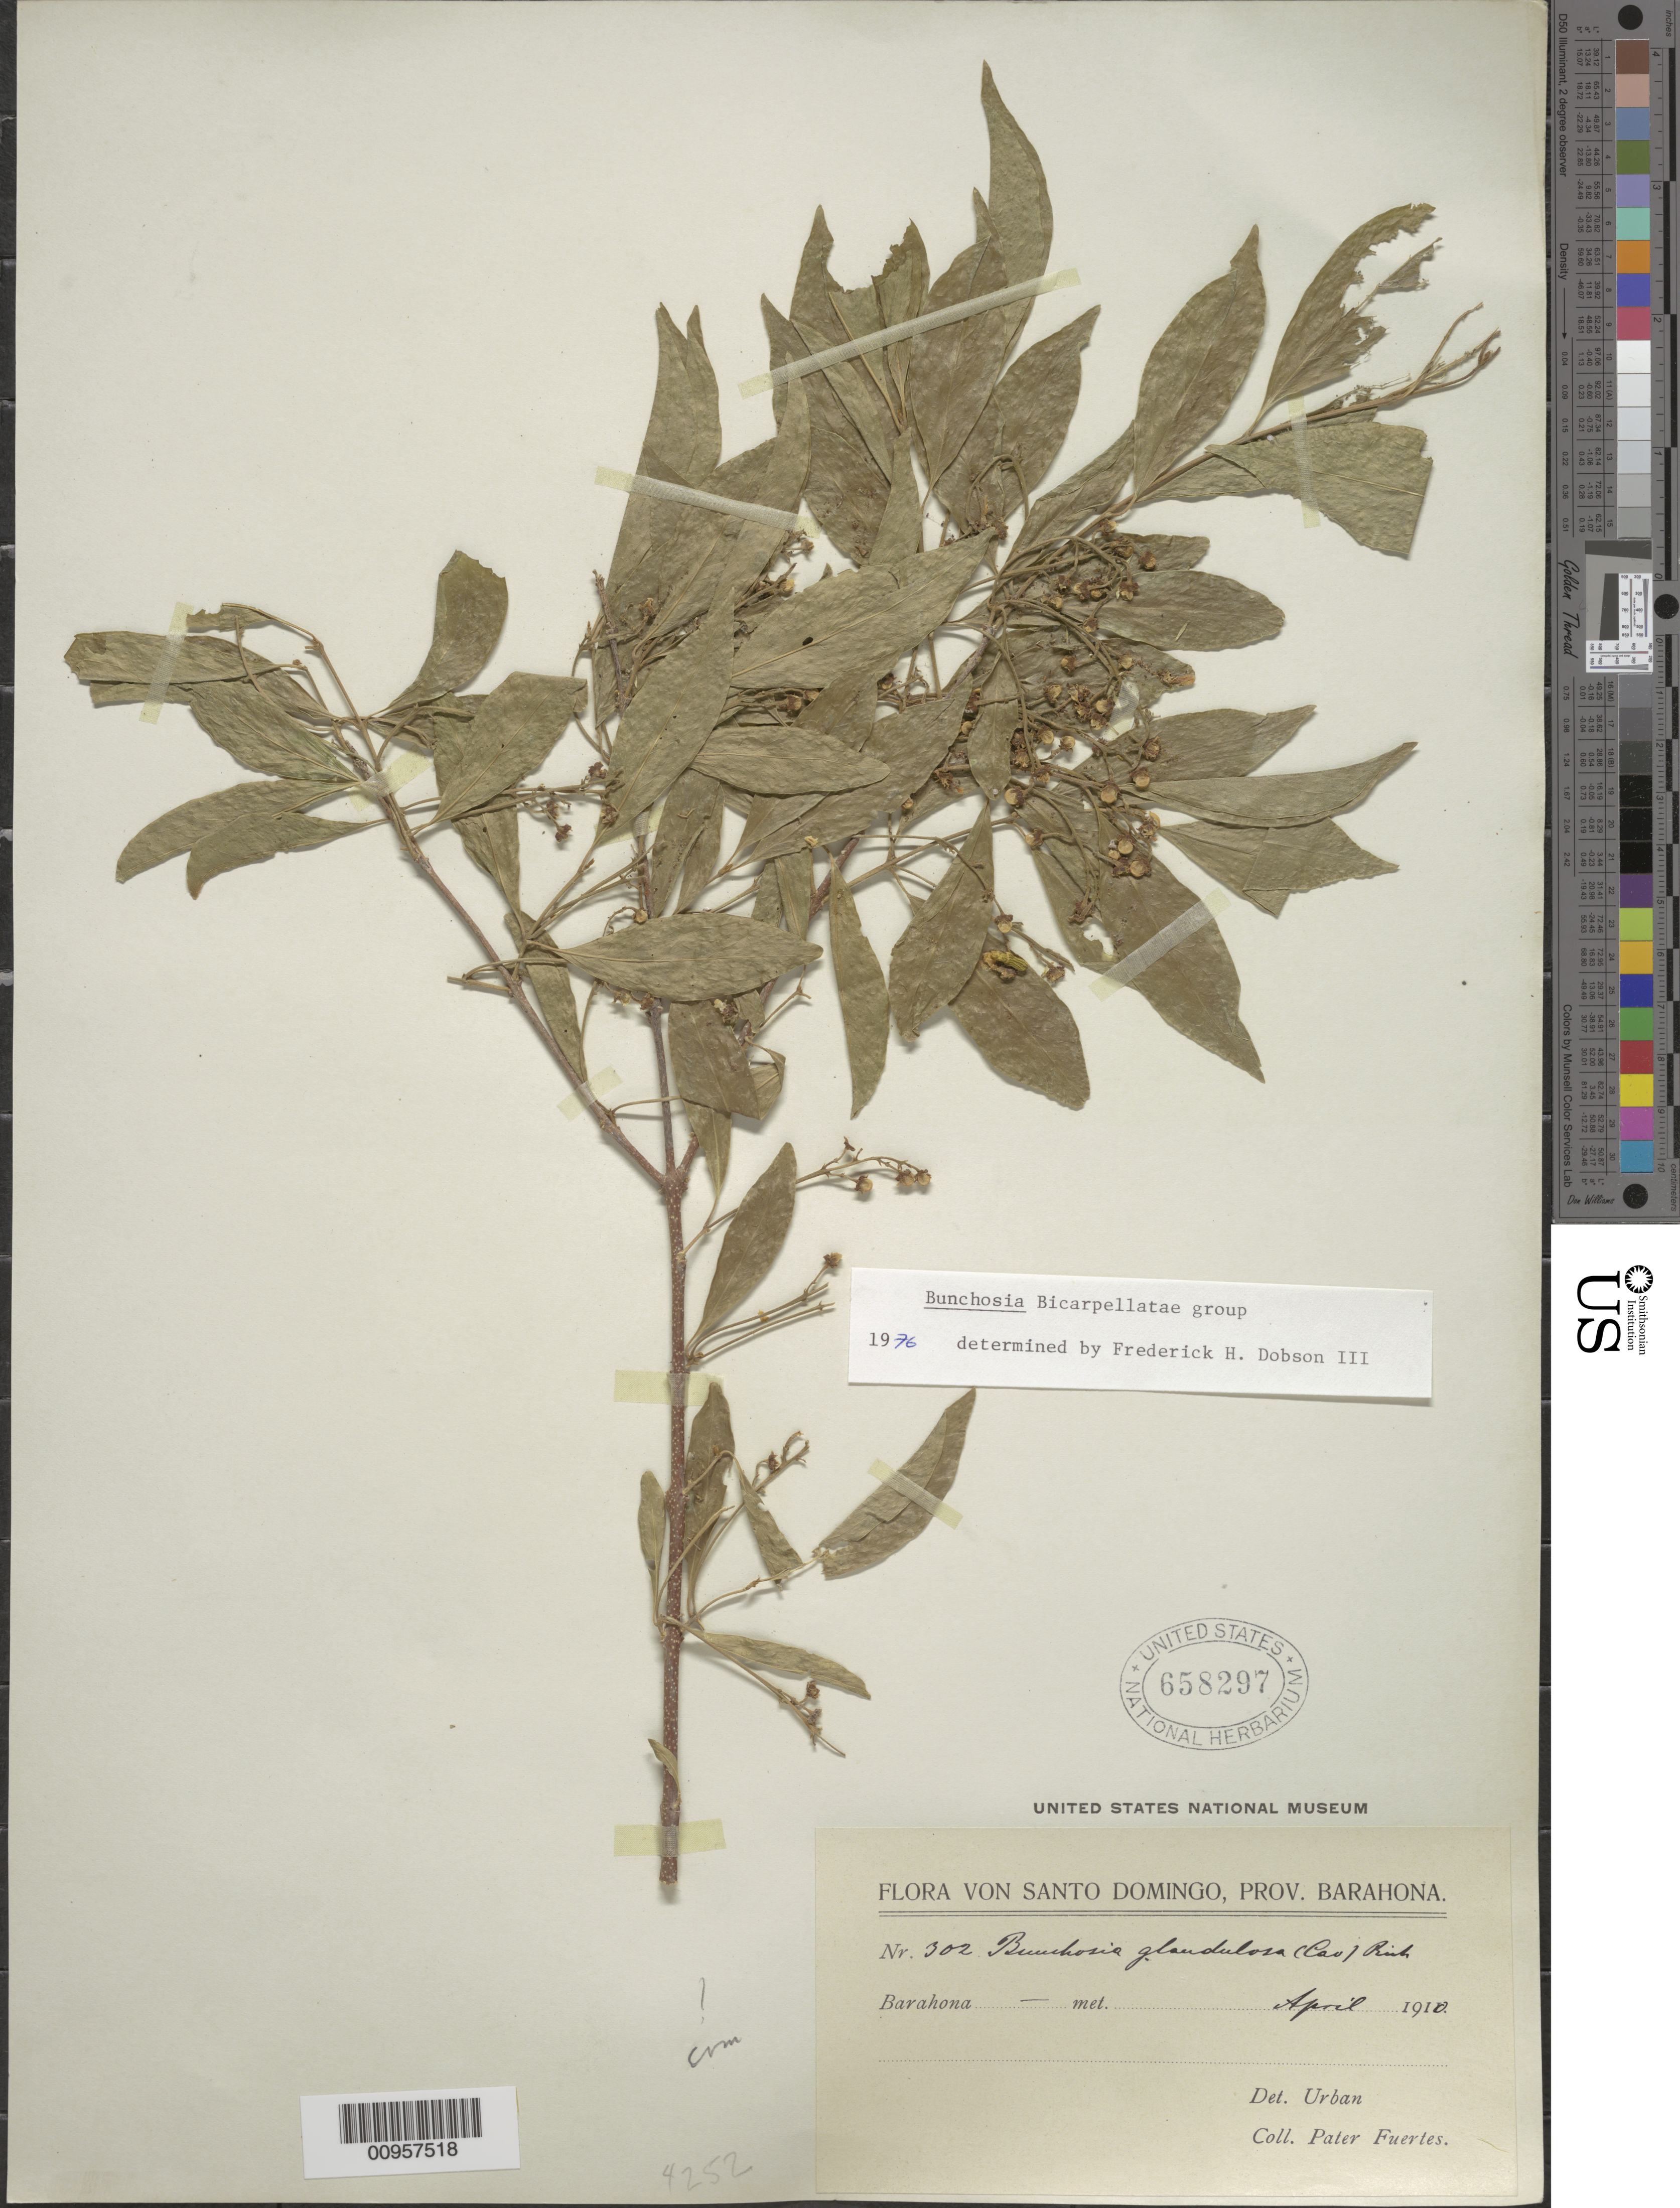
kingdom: Plantae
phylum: Tracheophyta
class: Magnoliopsida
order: Malpighiales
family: Malpighiaceae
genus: Bunchosia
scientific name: Bunchosia glandulosa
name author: (Cav.) DC.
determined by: Dobson, Frederick H.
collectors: M. D. Fuertes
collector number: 302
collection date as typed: Apr 1910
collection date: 1910-04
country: Dominican Republic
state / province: Barahona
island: Hispaniola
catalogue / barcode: US 658297